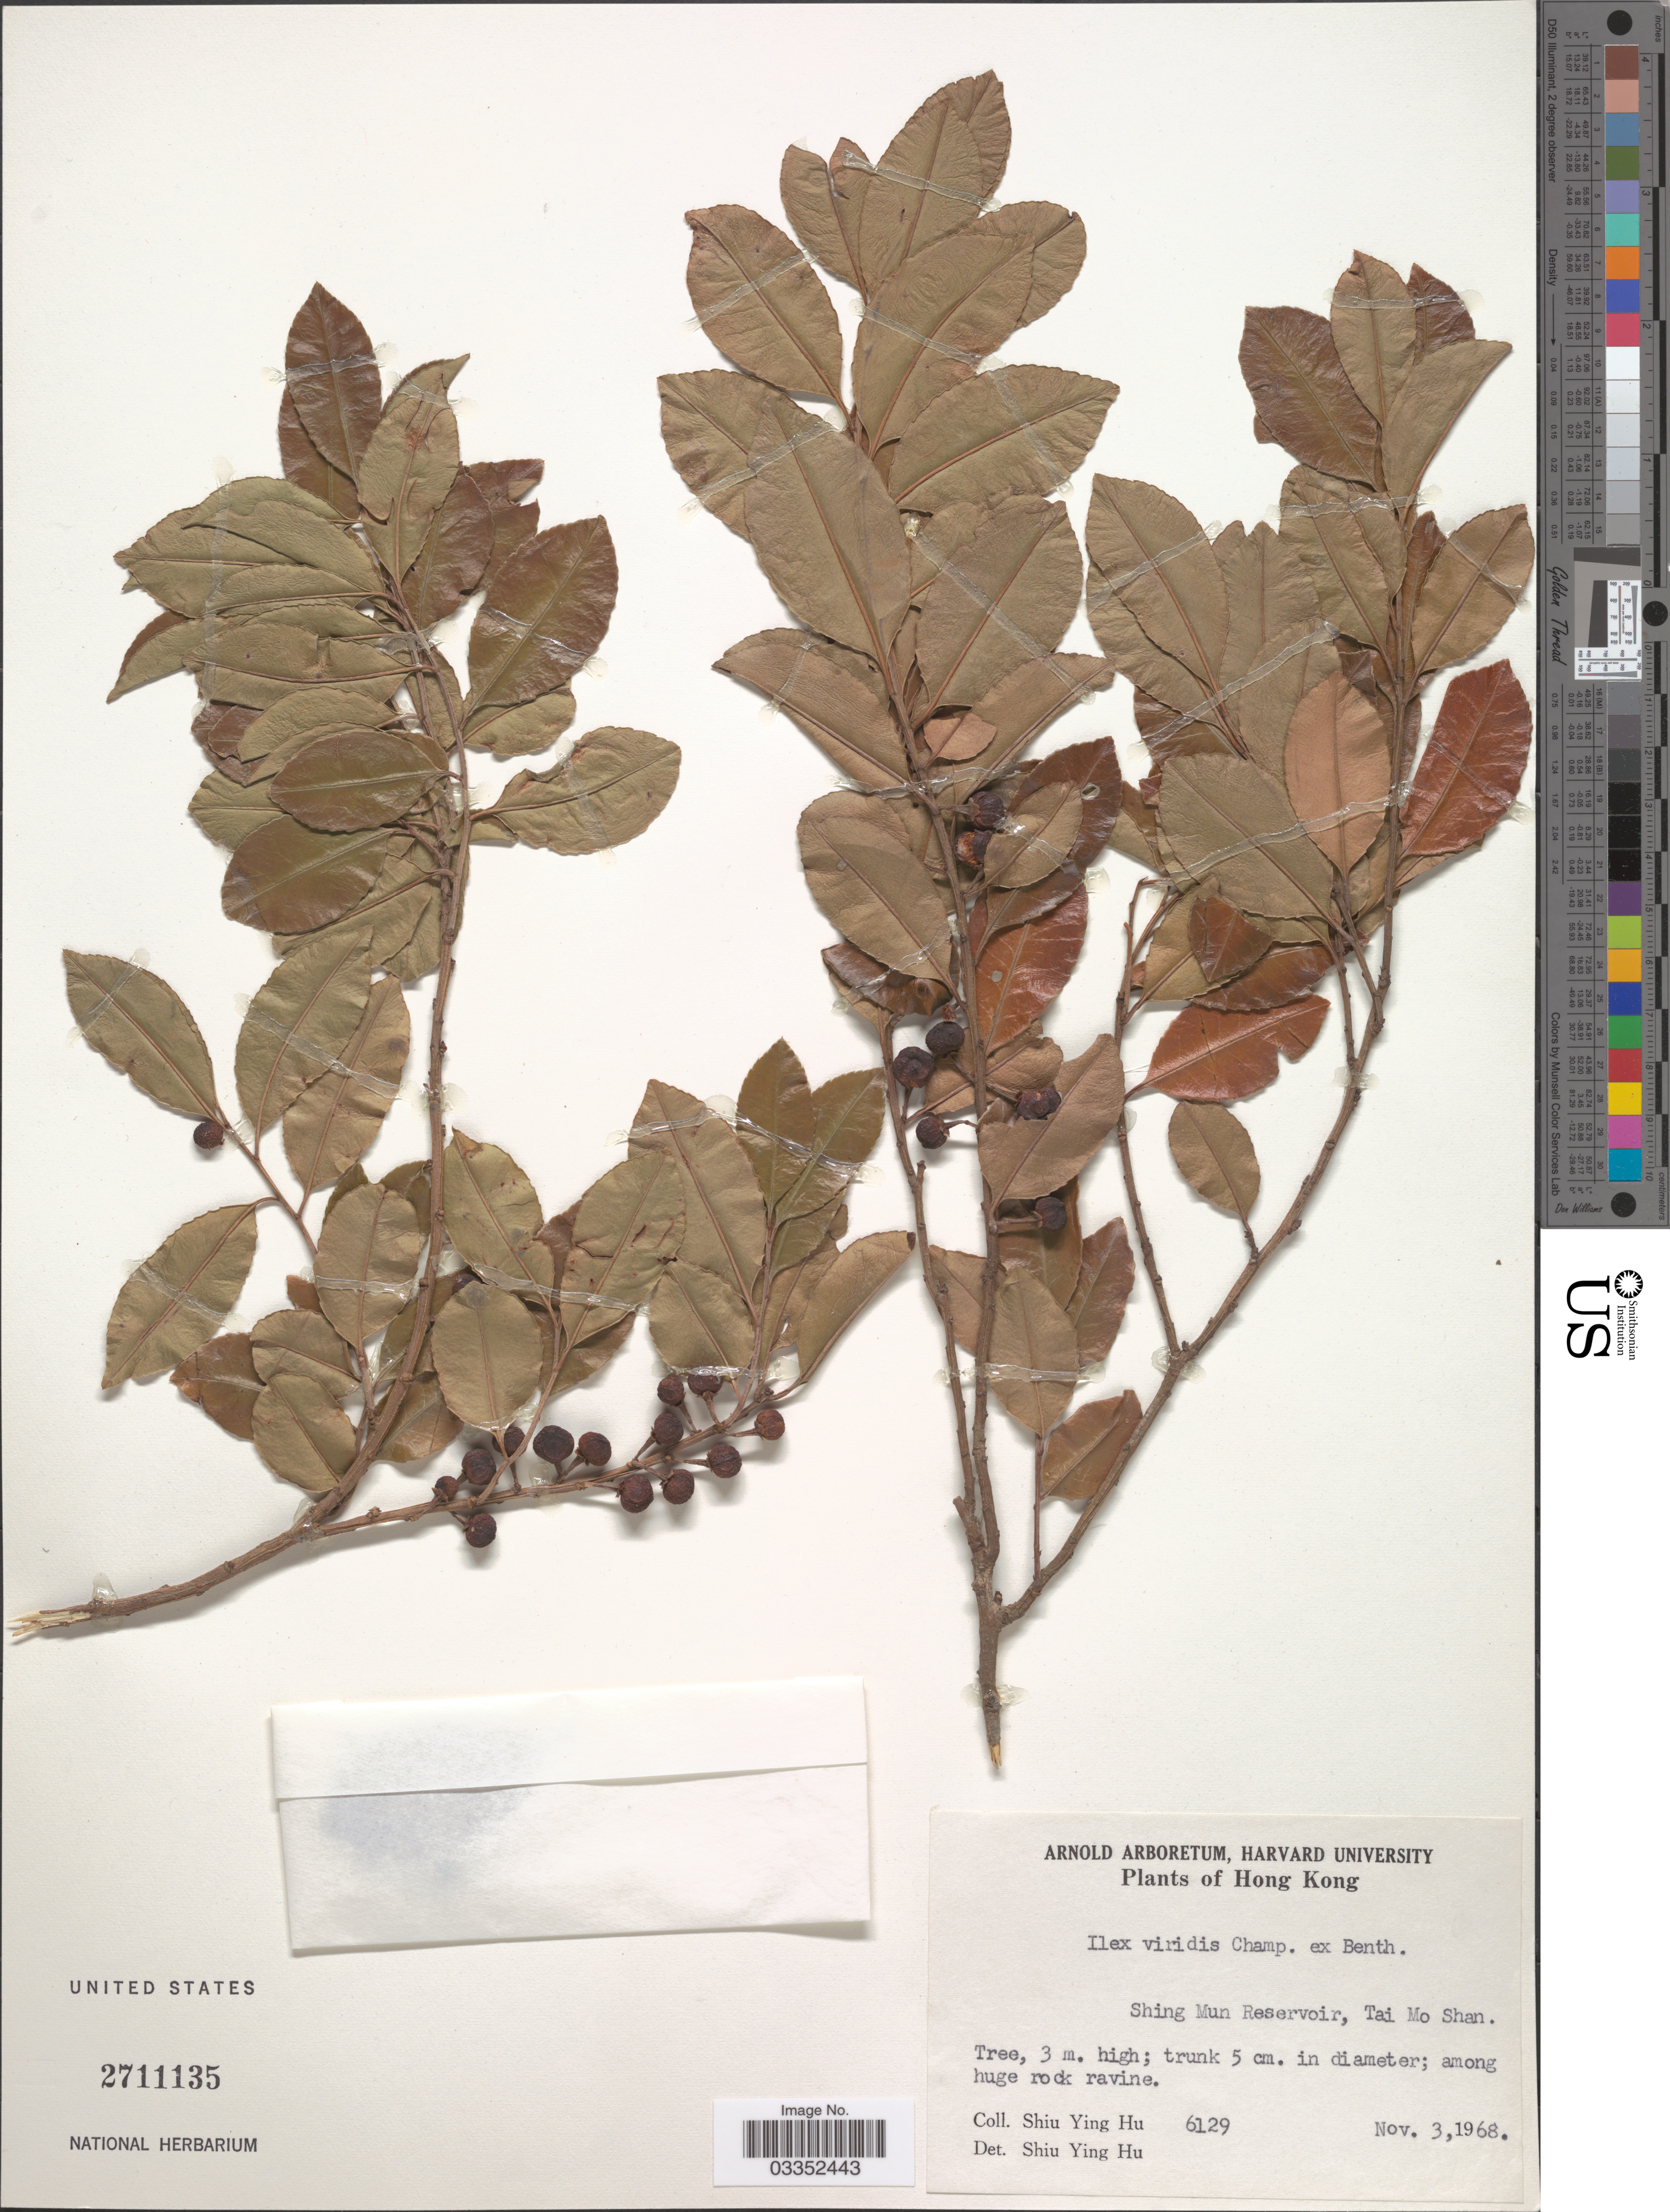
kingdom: Plantae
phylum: Tracheophyta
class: Magnoliopsida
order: Aquifoliales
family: Aquifoliaceae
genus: Ilex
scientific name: Ilex viridis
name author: Champ. ex Benth.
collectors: S. Y. Hu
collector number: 6129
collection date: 1968-11-03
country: China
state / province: Hong Kong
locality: Shing Mun Reservoir, Tai Mo Shan.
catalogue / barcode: US 2711135